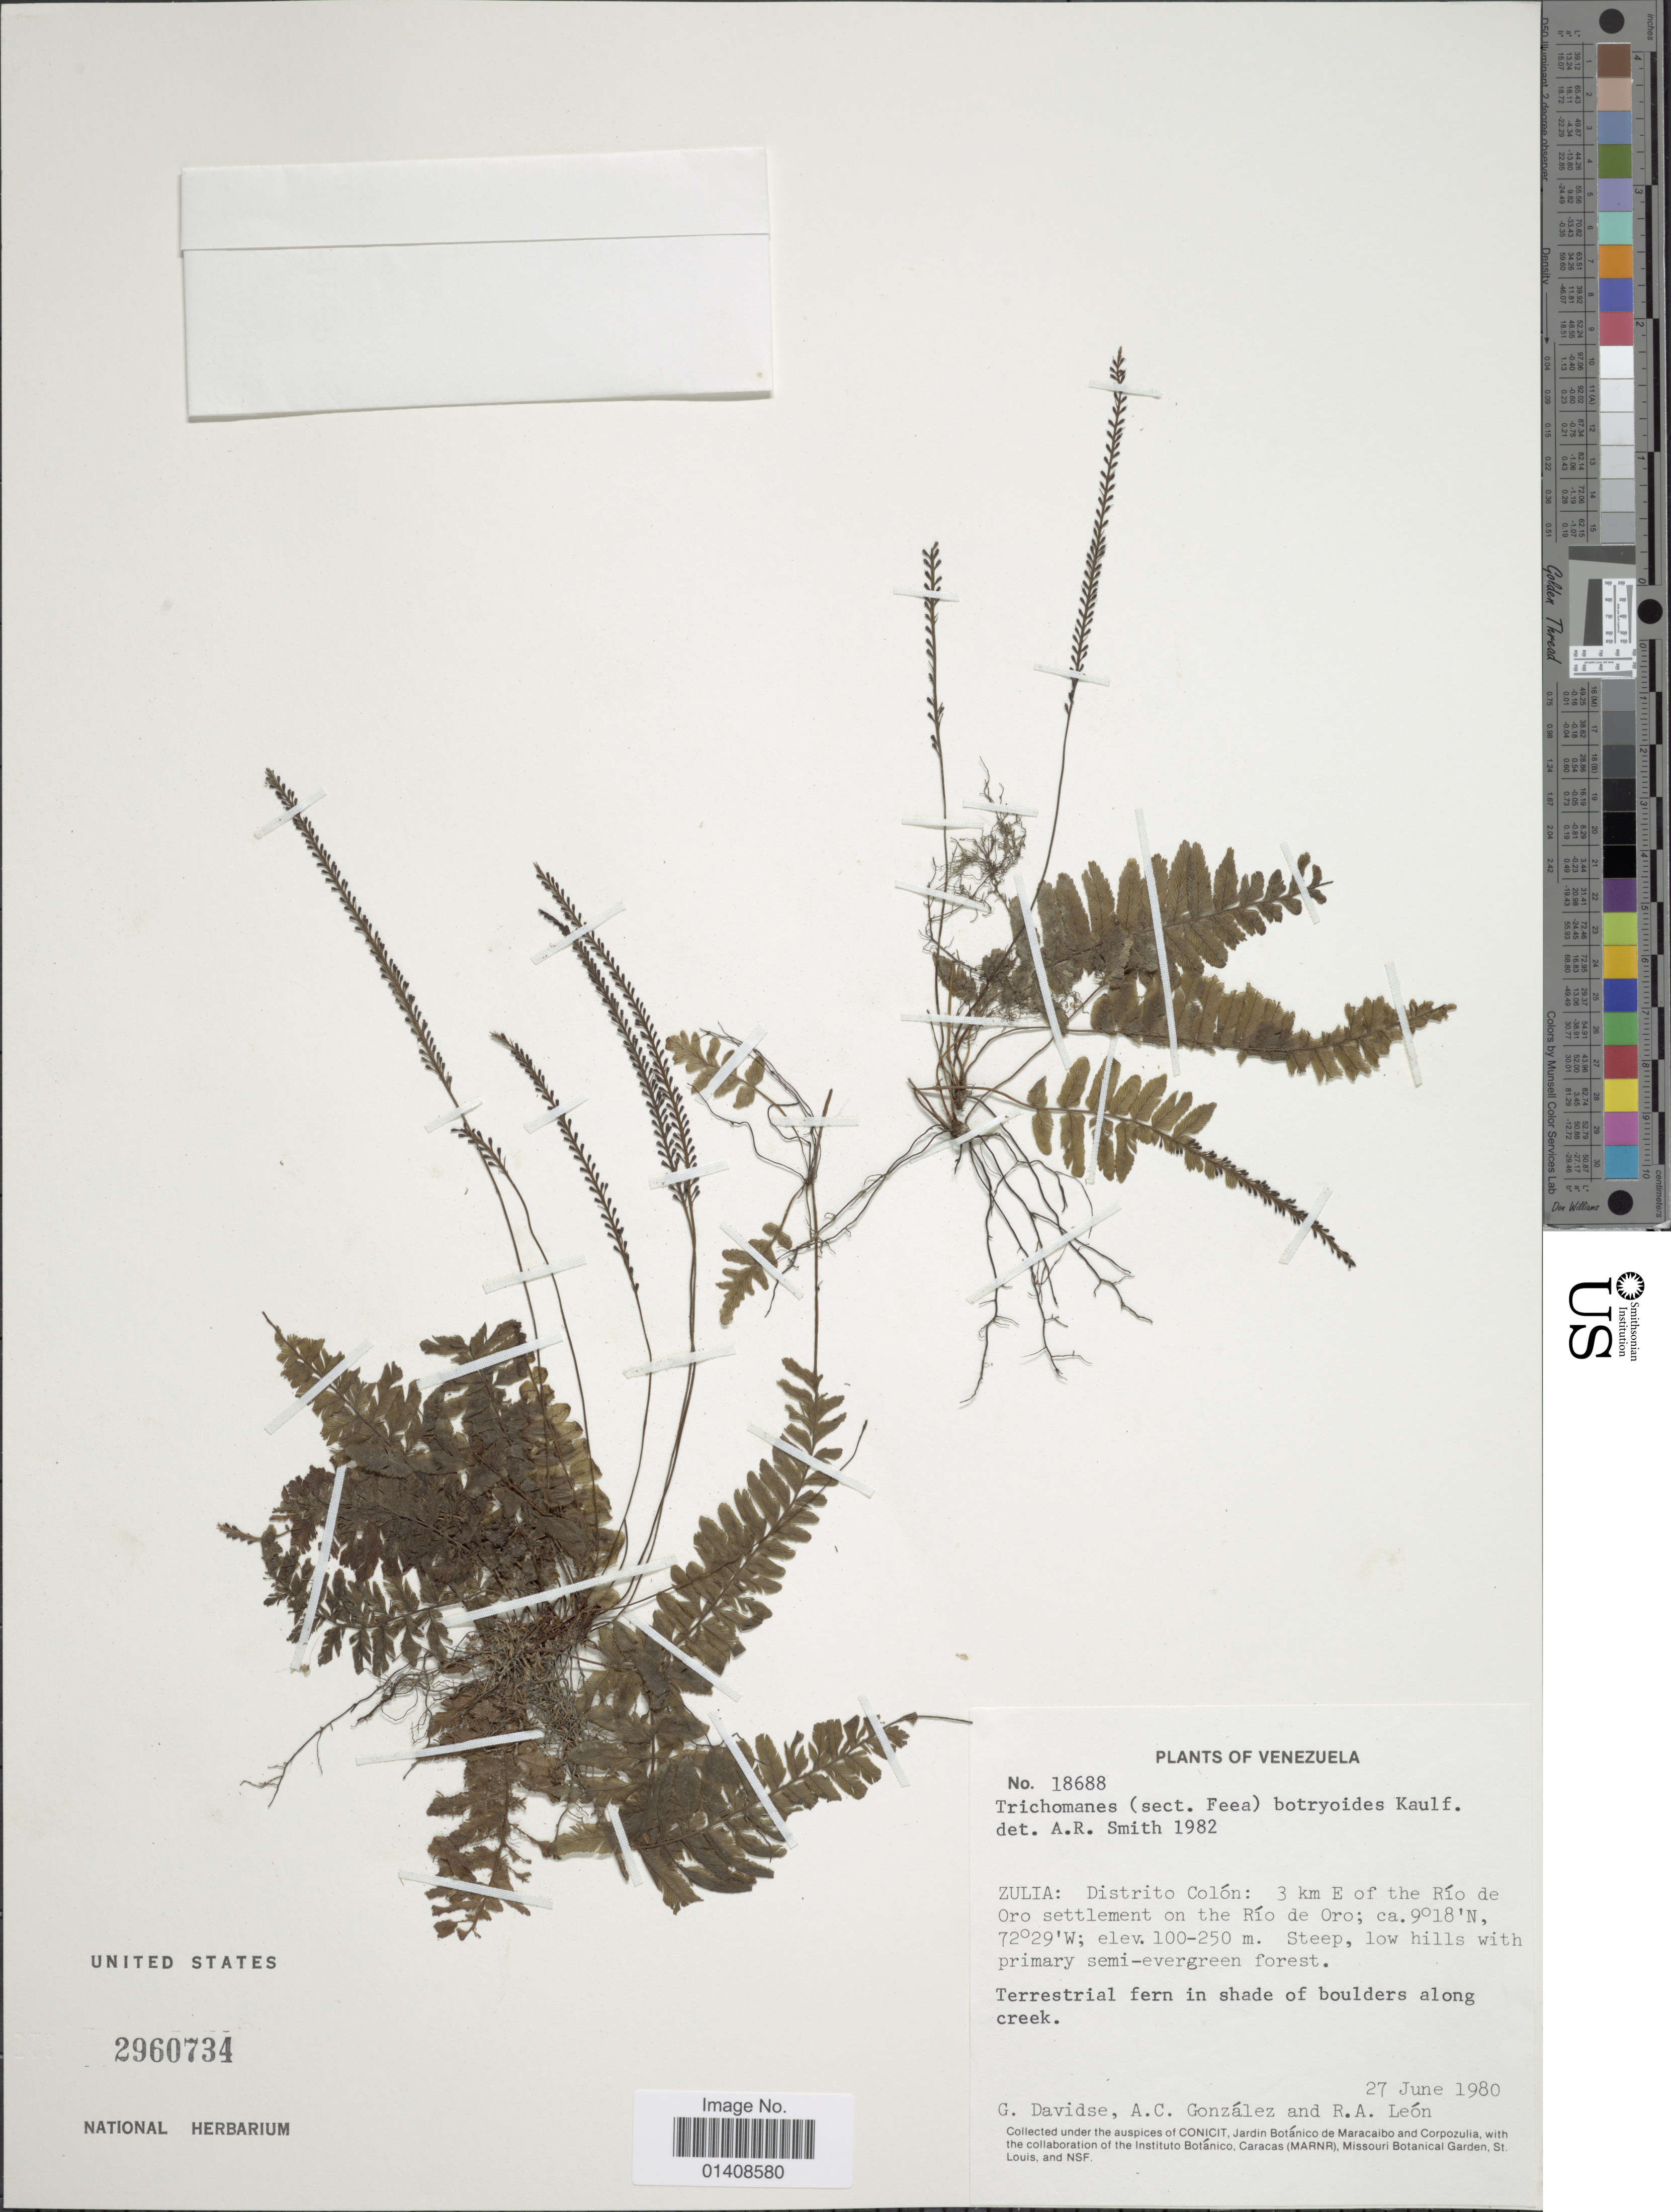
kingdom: Plantae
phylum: Tracheophyta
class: Polypodiopsida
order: Hymenophyllales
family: Hymenophyllaceae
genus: Trichomanes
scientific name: Trichomanes botryoides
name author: Kaulf.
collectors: G. Davidse, A. Gonzáles & R. A. León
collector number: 18688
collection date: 1980-06-27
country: Venezuela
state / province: Zulia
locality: Distrito Colon: 3 km E of the Rio de Oro settlement on the Rio de Oro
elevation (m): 100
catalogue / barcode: US 2960734